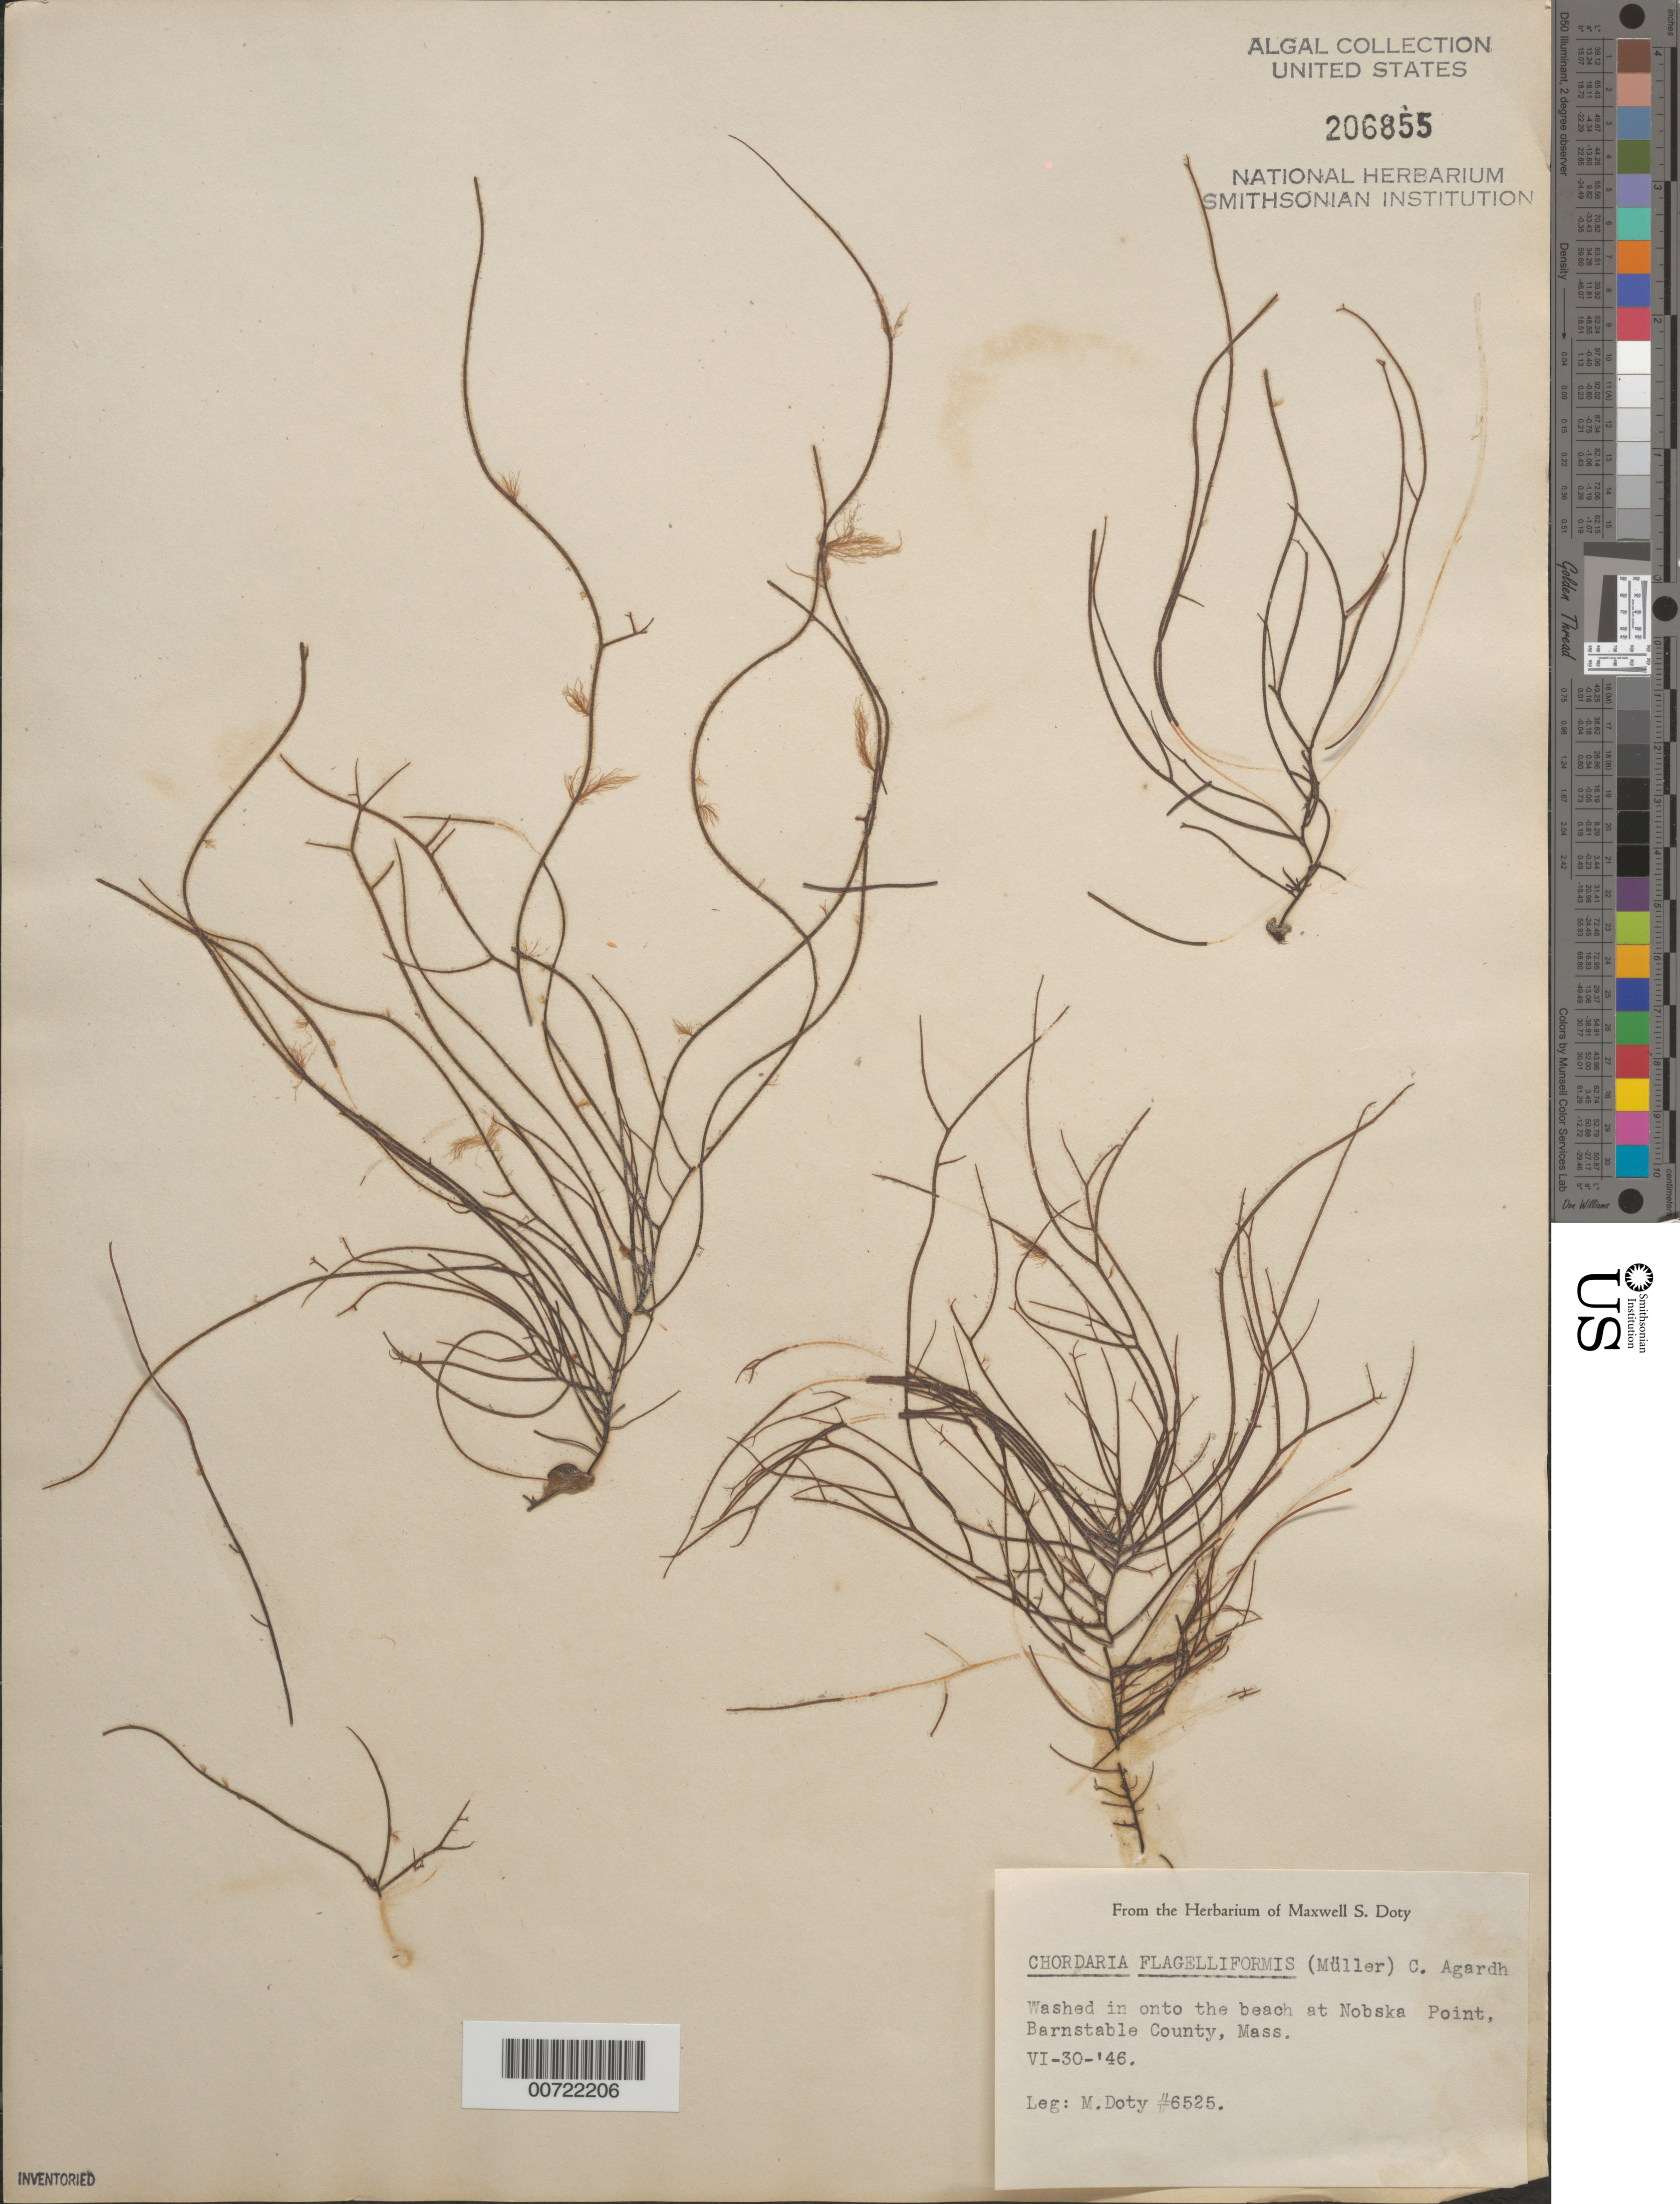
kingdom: Chromista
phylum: Ochrophyta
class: Phaeophyceae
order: Ectocarpales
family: Chordariaceae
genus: Chordaria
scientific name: Chordaria flagelliformis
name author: (Hudson) Grev.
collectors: M. S. Doty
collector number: MSD 6525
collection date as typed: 30 Jun 1946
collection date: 1946-06-30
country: United States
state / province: Massachusetts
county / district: Barnstable County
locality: Nobska Point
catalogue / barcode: US 206855